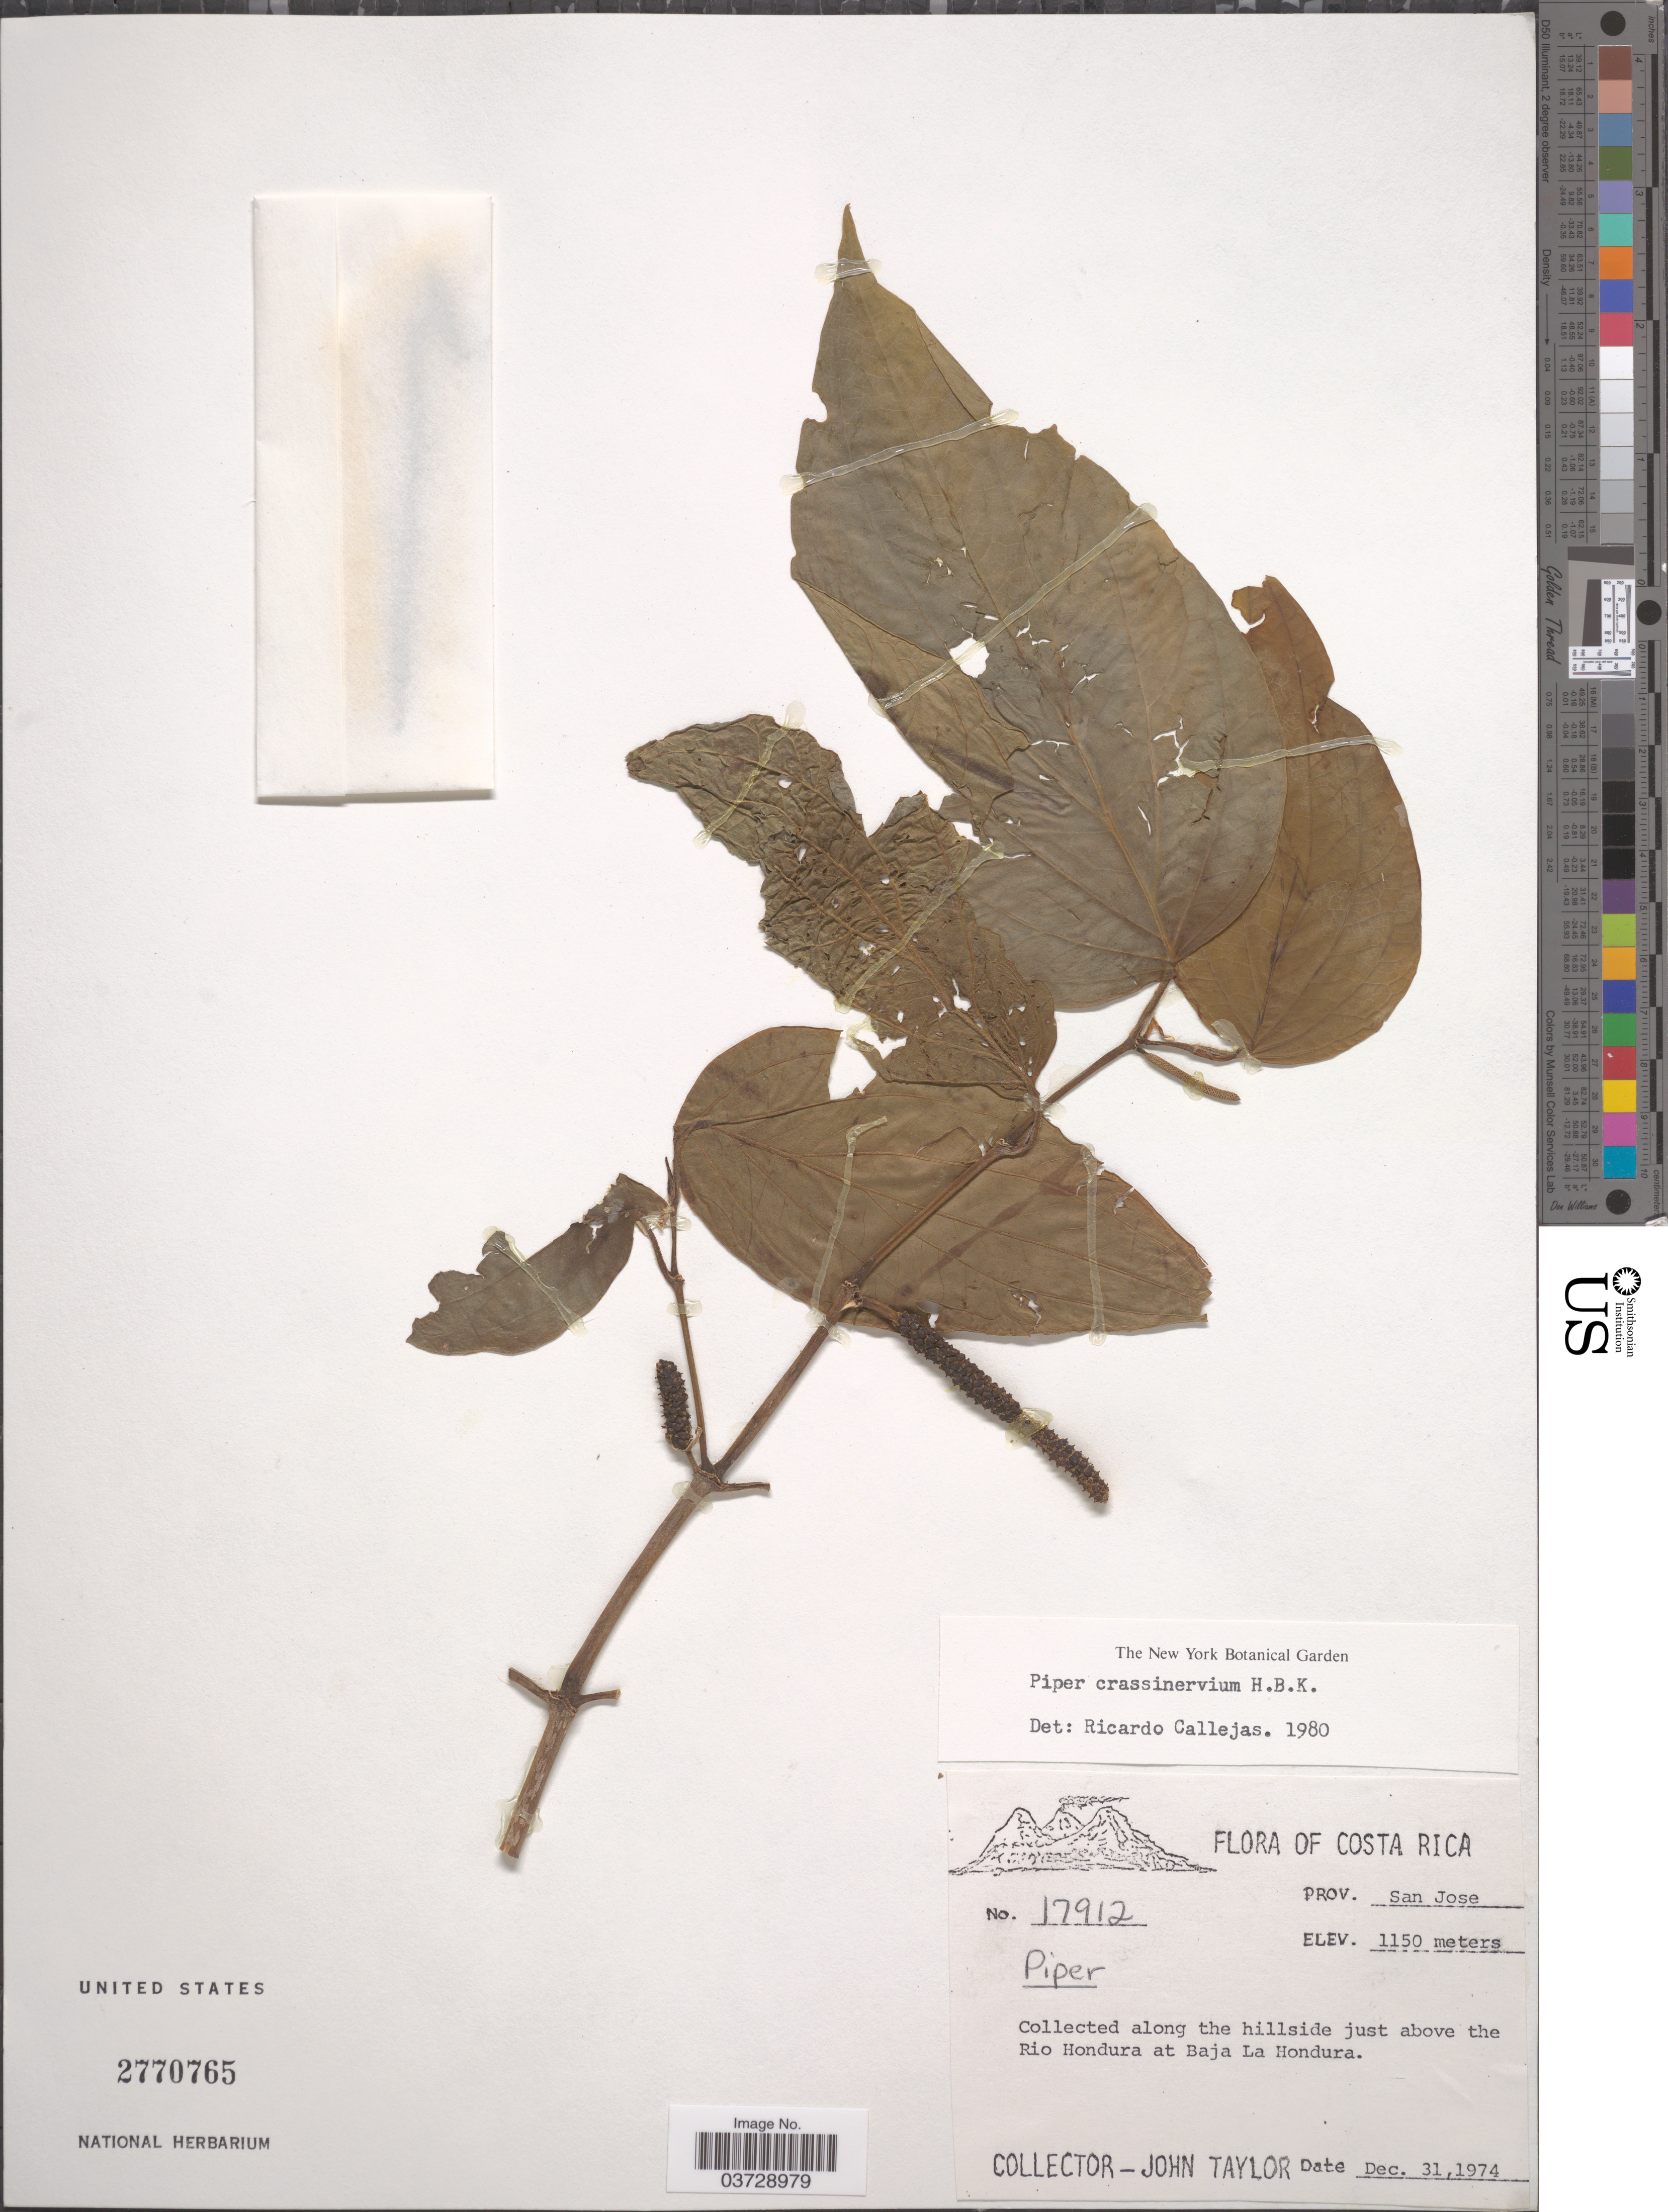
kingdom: Plantae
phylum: Tracheophyta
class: Magnoliopsida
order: Piperales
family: Piperaceae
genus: Piper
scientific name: Piper crassinervium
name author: Kunth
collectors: J. Taylor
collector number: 17912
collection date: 1974-12-31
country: Costa Rica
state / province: San José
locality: Along the hillside just above the Rio Hondura at Baja La Hondura.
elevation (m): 1150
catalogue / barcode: US 2770765